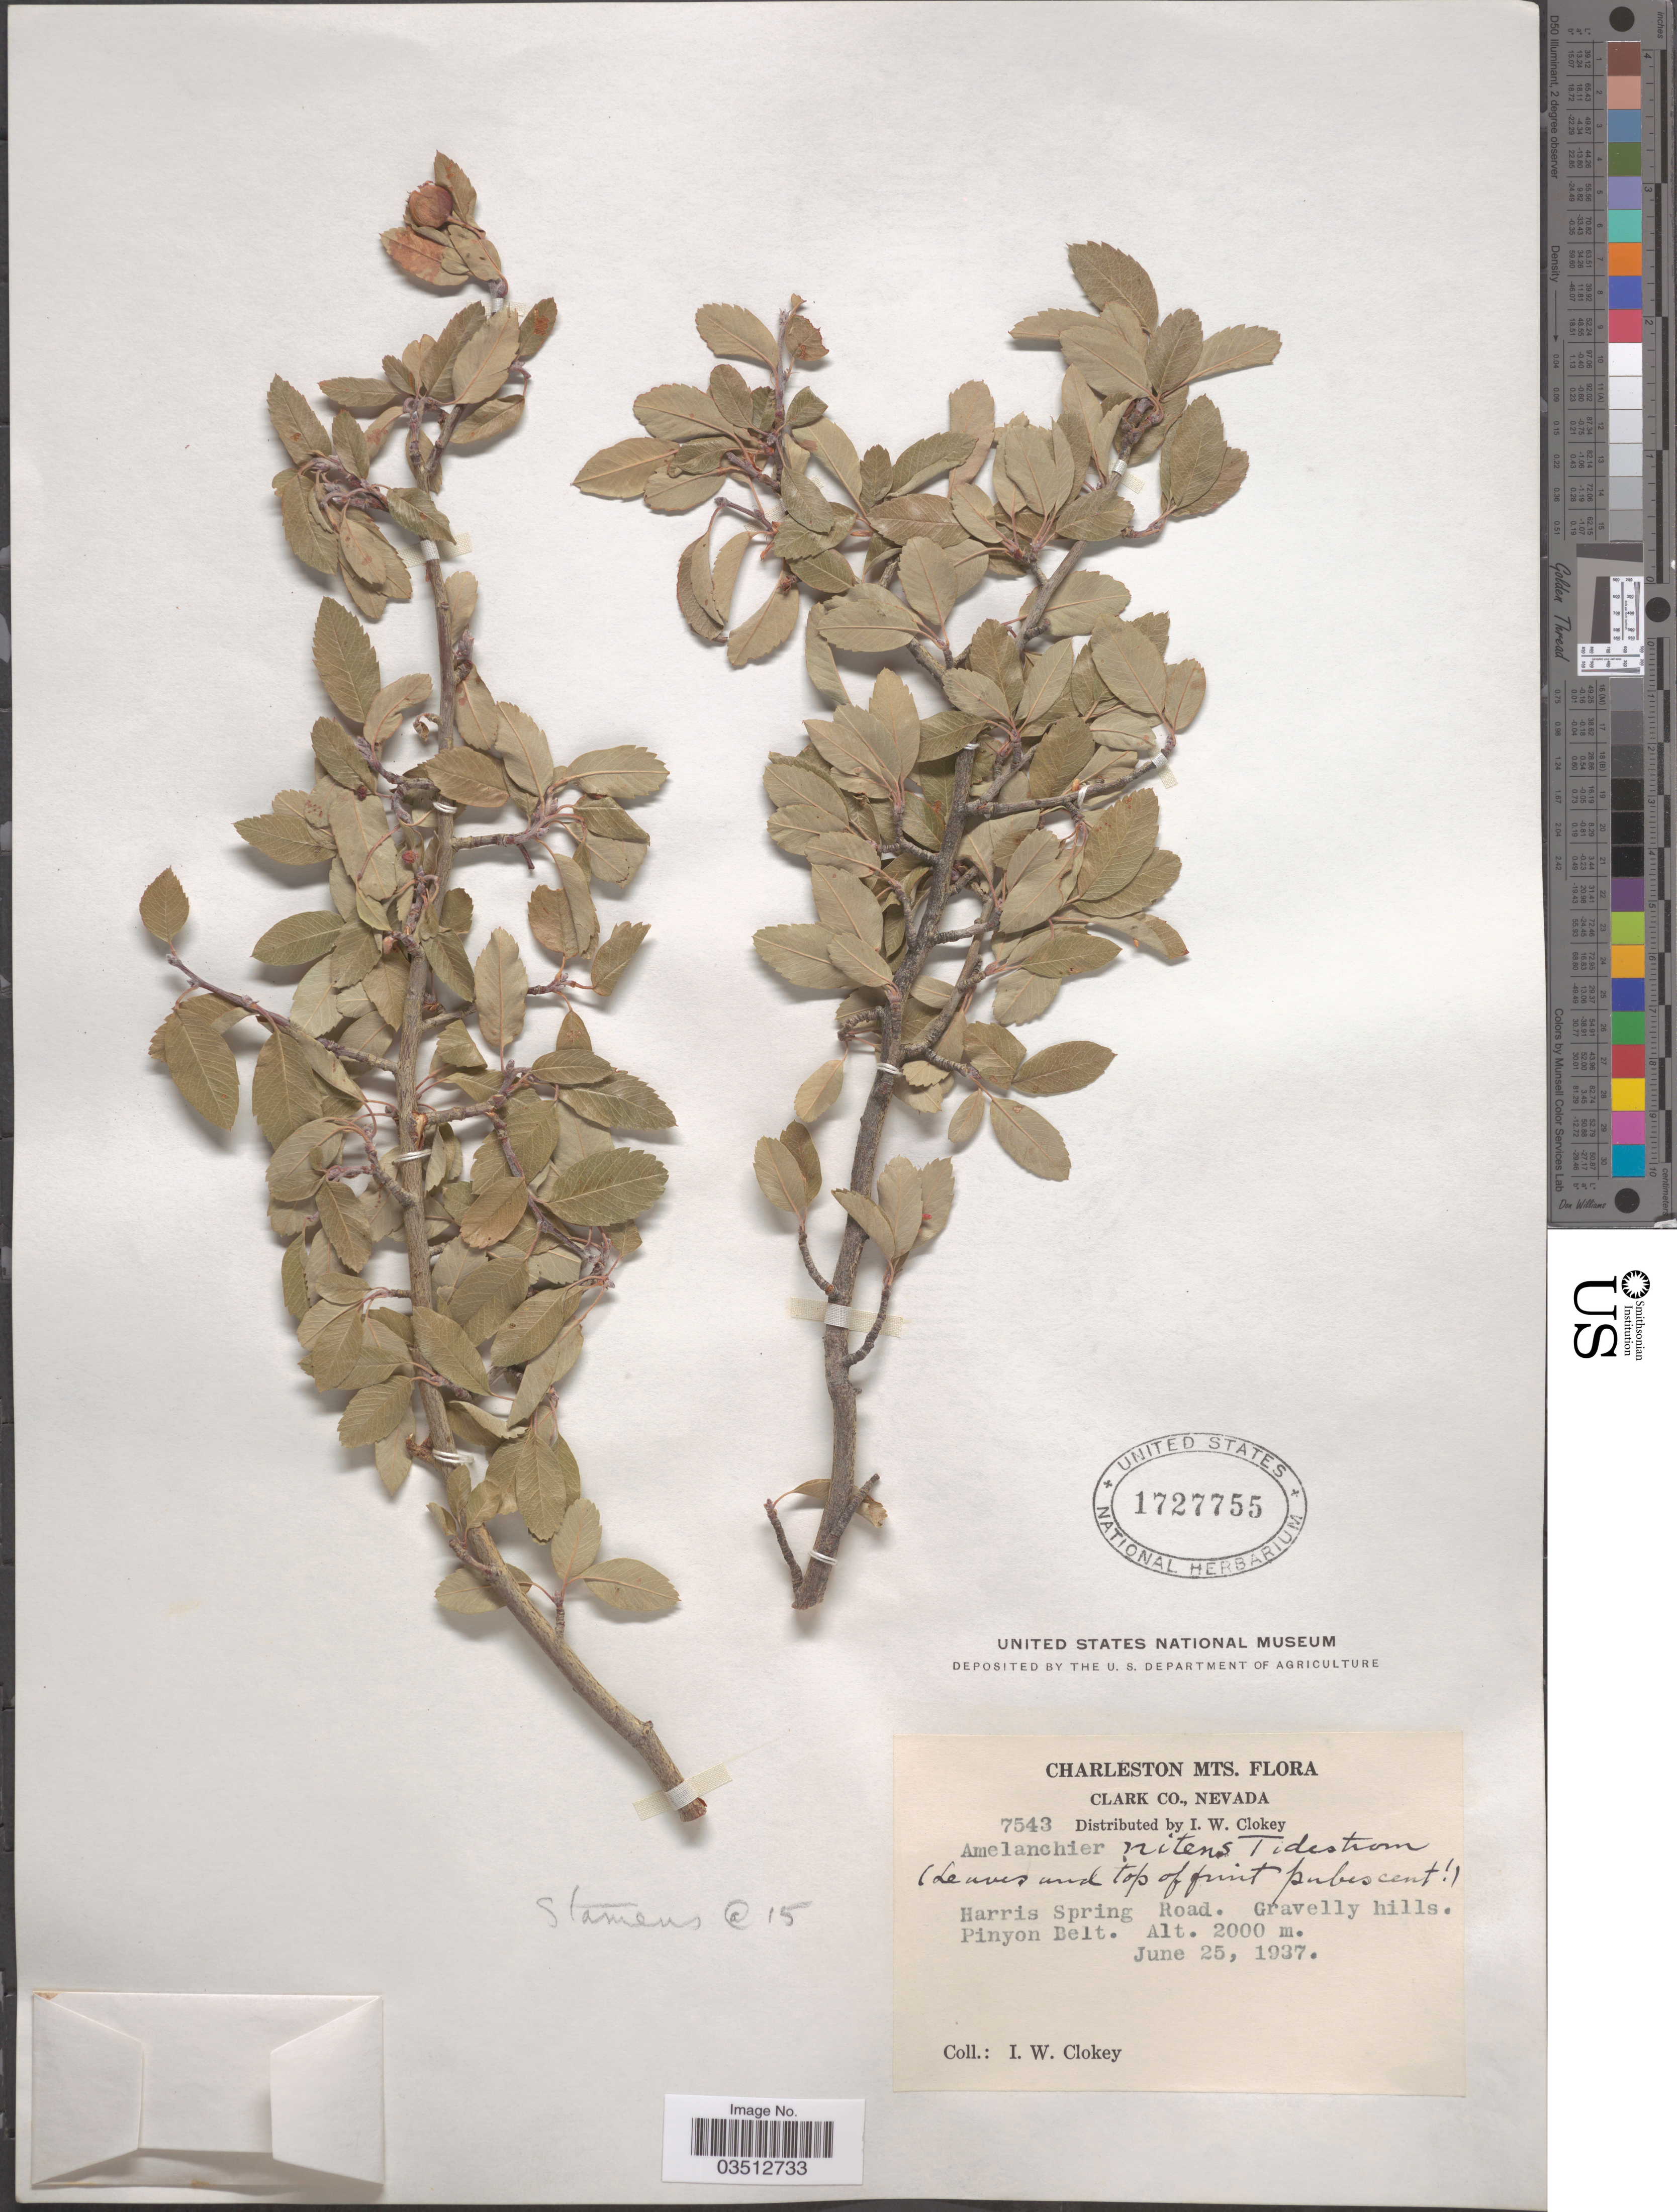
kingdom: Plantae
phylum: Tracheophyta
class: Magnoliopsida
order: Rosales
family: Rosaceae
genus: Amelanchier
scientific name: Amelanchier utahensis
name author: Koehne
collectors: I. W. Clokey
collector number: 7543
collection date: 1937-06-25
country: United States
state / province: Nevada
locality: Charleston Mts. Clark Co. Harris Spring Road.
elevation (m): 2000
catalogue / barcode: US 1727755